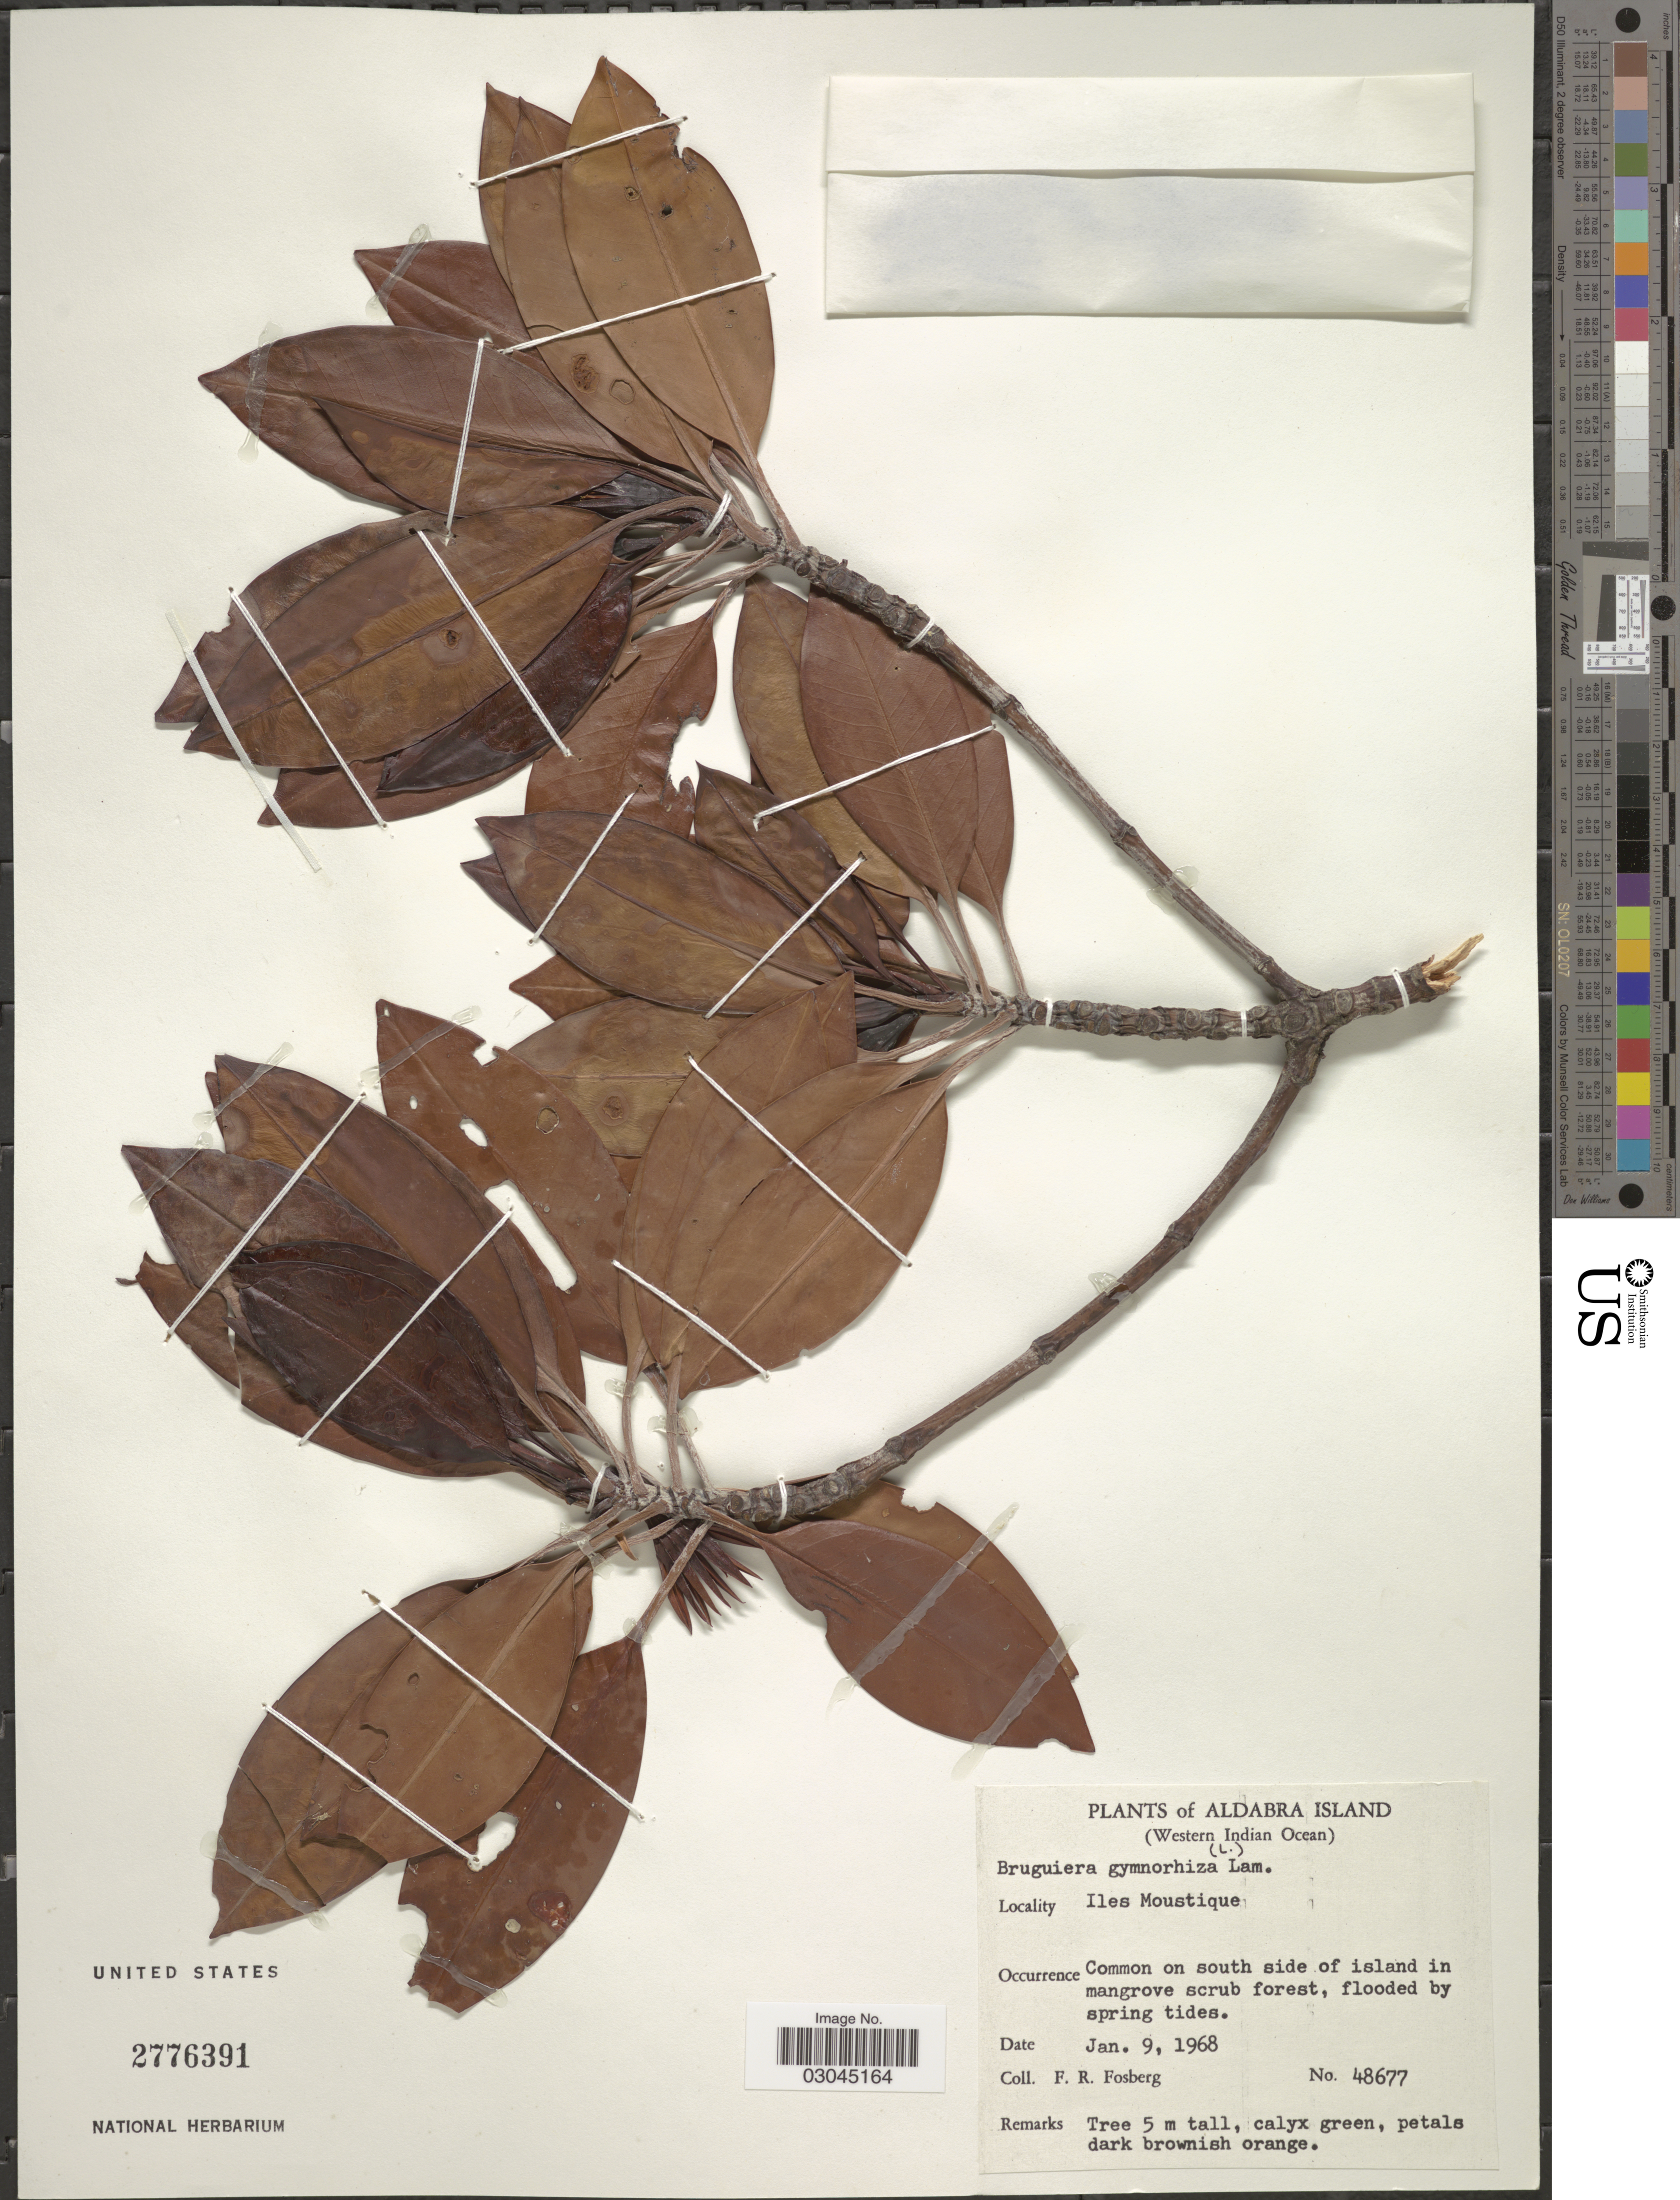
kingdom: Plantae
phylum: Tracheophyta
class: Magnoliopsida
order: Malpighiales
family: Rhizophoraceae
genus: Bruguiera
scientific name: Bruguiera gymnorhiza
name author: (L.) Savigny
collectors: F. R. Fosberg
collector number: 48677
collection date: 1968-01-09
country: Seychelles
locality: Aldabra Island (Western Indian Ocean). Iles Moustique.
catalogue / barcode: US 2776381